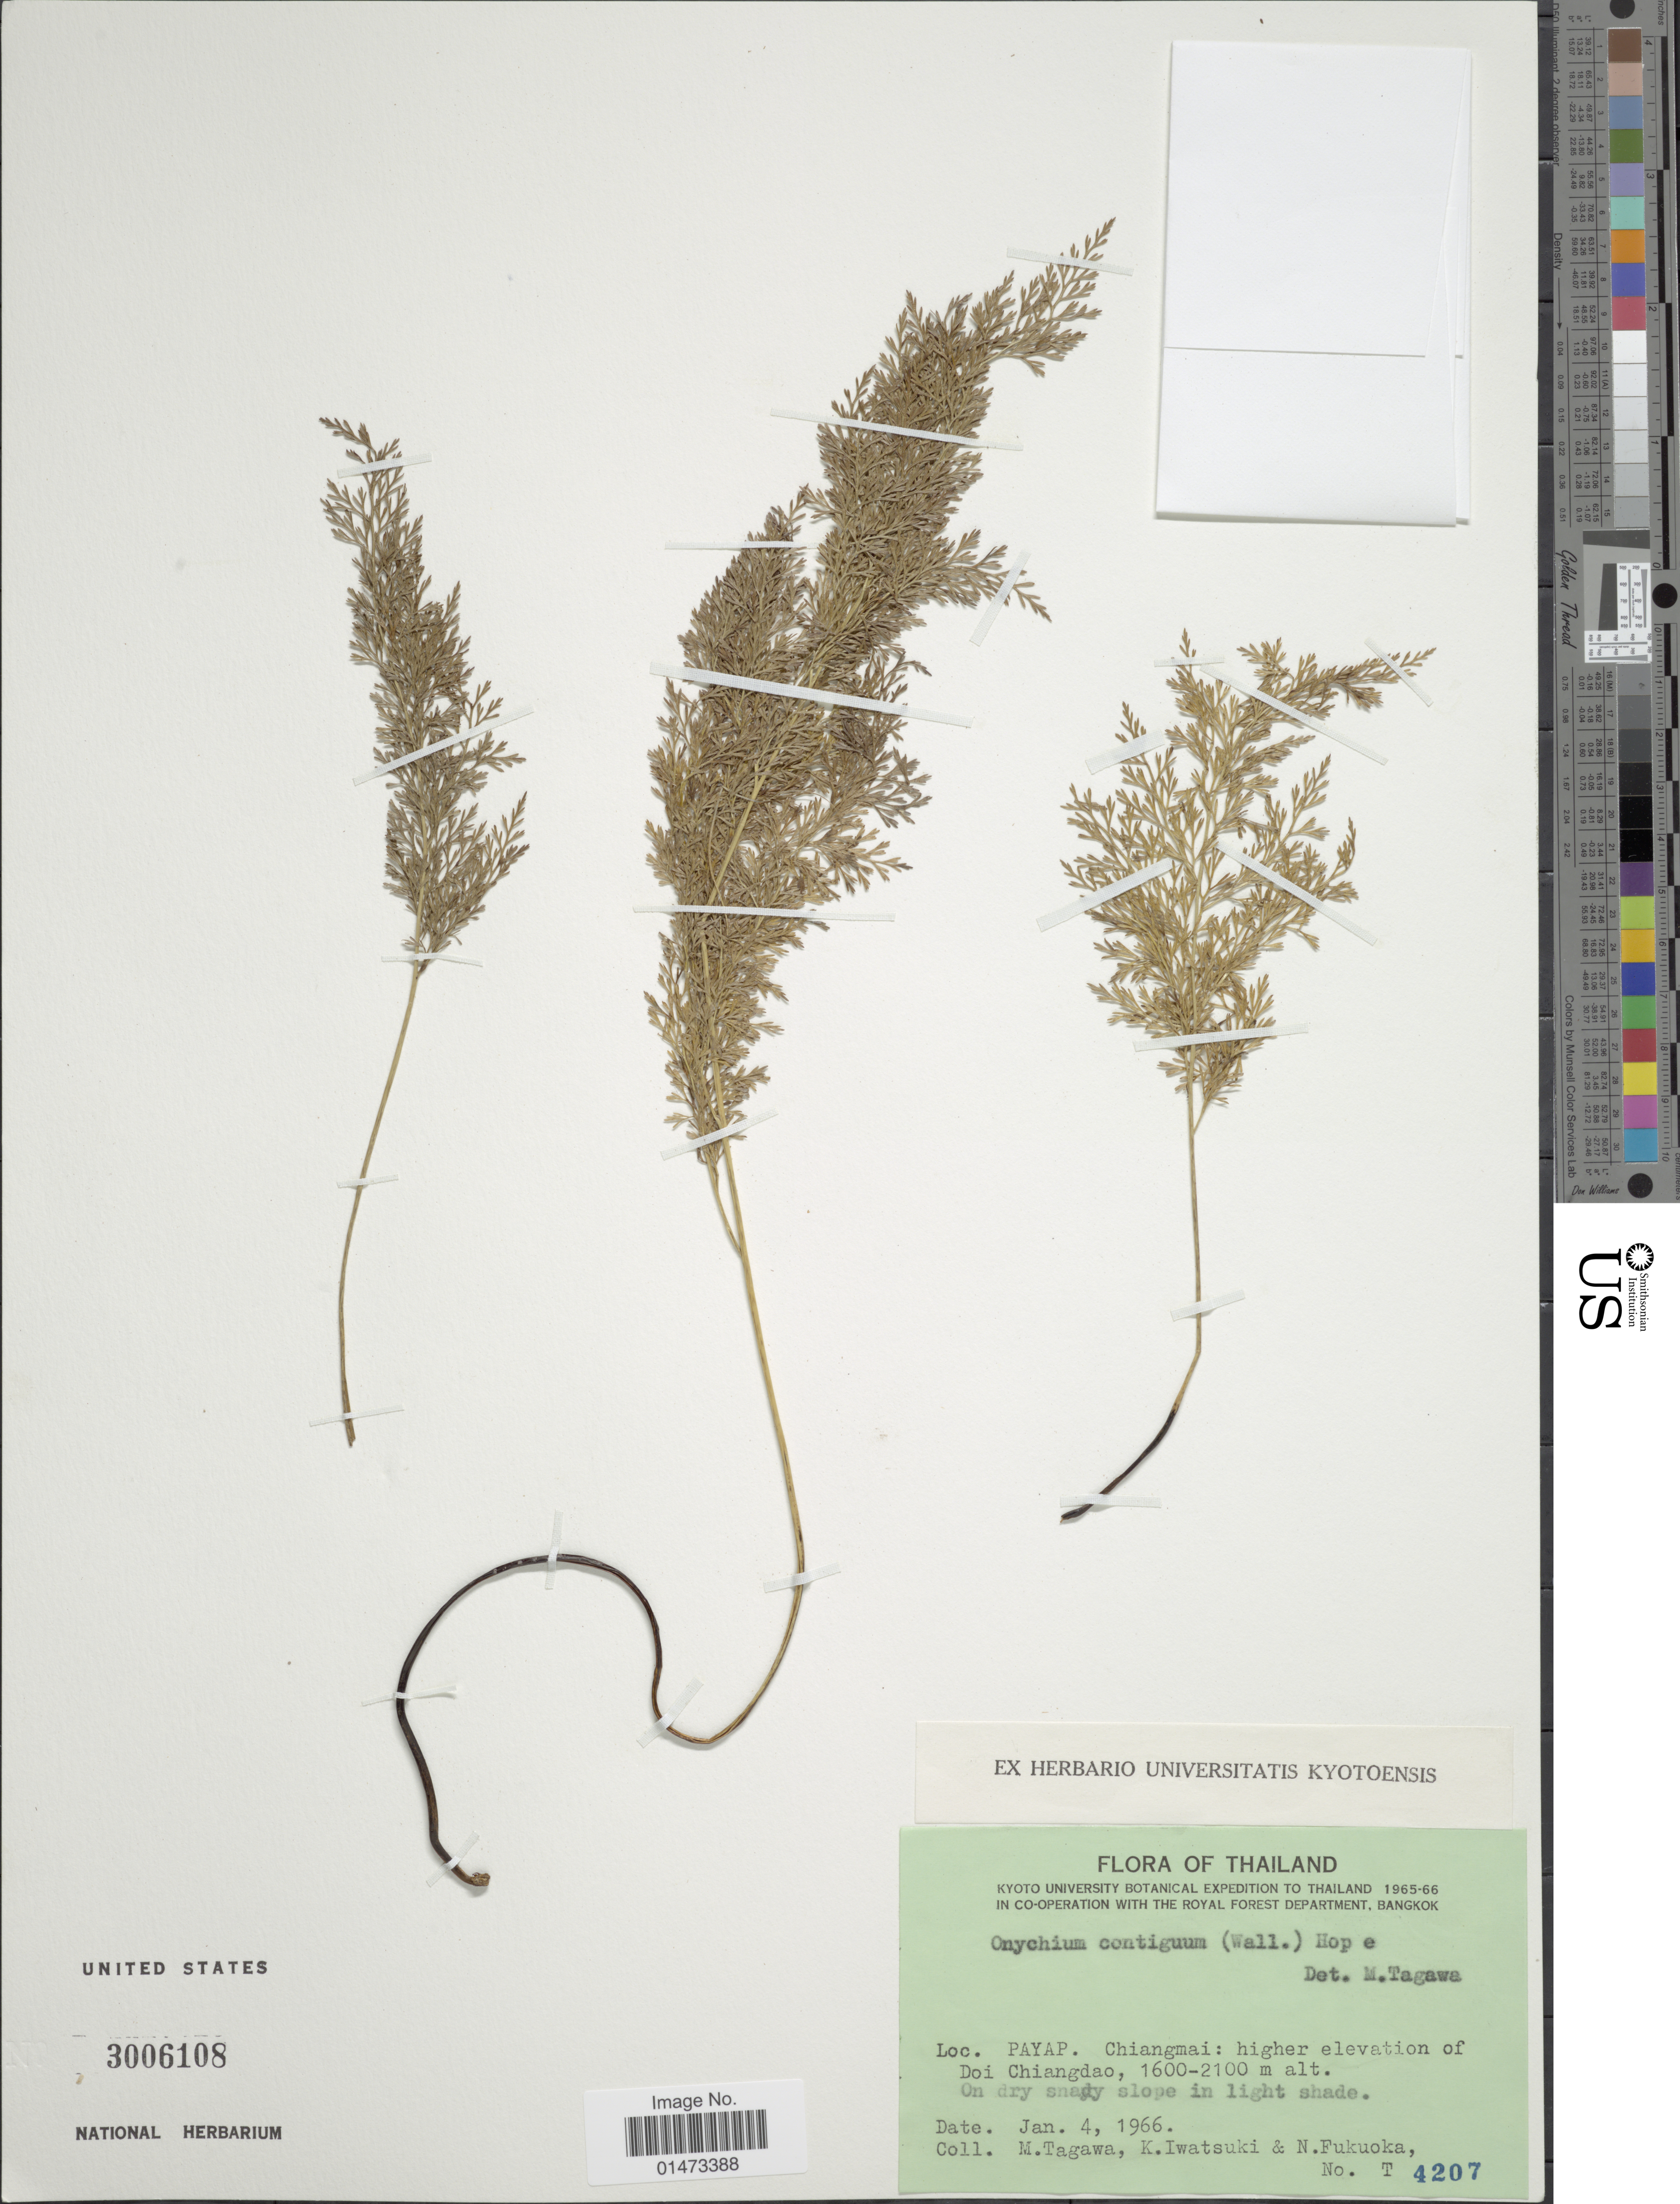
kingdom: Plantae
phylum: Tracheophyta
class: Polypodiopsida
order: Polypodiales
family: Pteridaceae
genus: Onychium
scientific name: Onychium contiguum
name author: Wall. ex C. Hope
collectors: M. Tagawa, K. Iwatsuki & N. Fukuoka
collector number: T 4207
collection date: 1966-01-04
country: Thailand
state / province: Chiang Mai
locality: Payap. Higher elevation of Doi Chiangdao.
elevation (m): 1600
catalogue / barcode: US 3006108